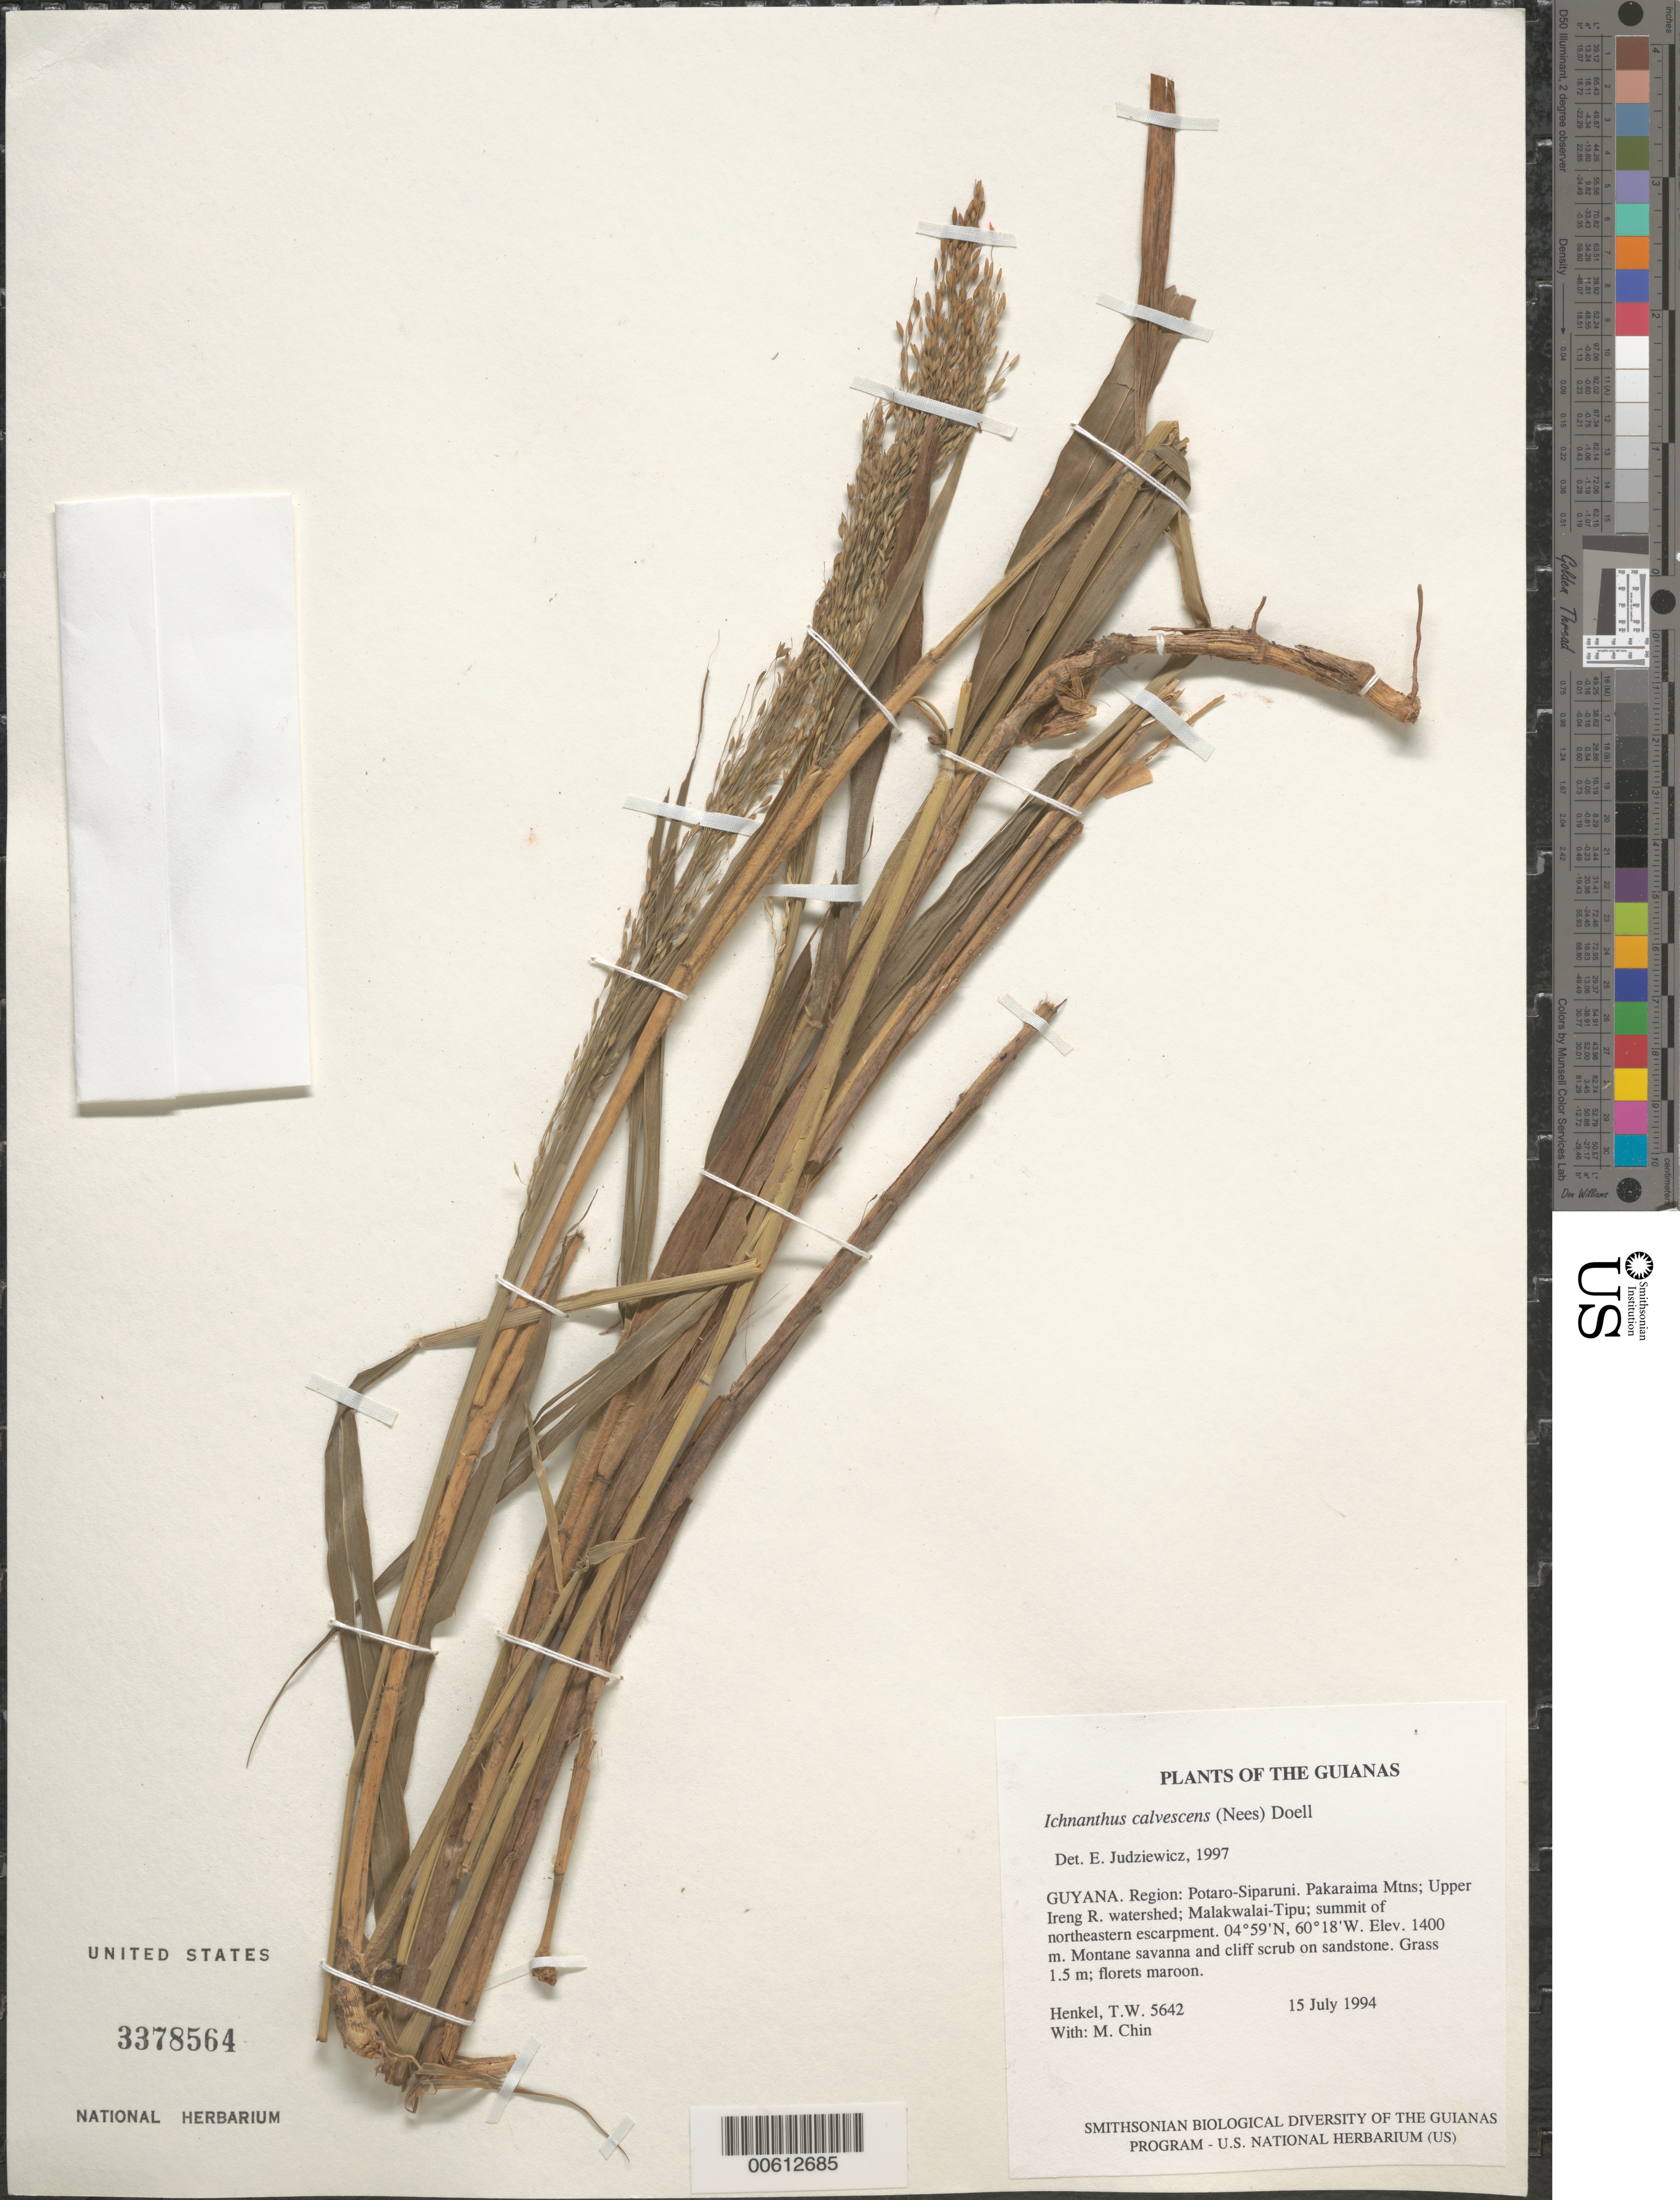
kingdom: Plantae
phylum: Tracheophyta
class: Liliopsida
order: Poales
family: Poaceae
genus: Ichnanthus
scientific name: Ichnanthus calvescens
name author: (Nees ex Trin.) Döll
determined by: Judziewicz, E. J.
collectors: T. Henkel & M. Chin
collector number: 5642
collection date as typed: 15 July 1994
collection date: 1994-07-15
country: Guyana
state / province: Potaro-Siparuni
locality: Pakaraima Mtns; Upper Ireng R. watershed; Malakwalai-Tipu; summit of northeastern escarpment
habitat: Montane savanna and cliff scrub on sandstone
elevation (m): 1400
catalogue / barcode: US 3378564